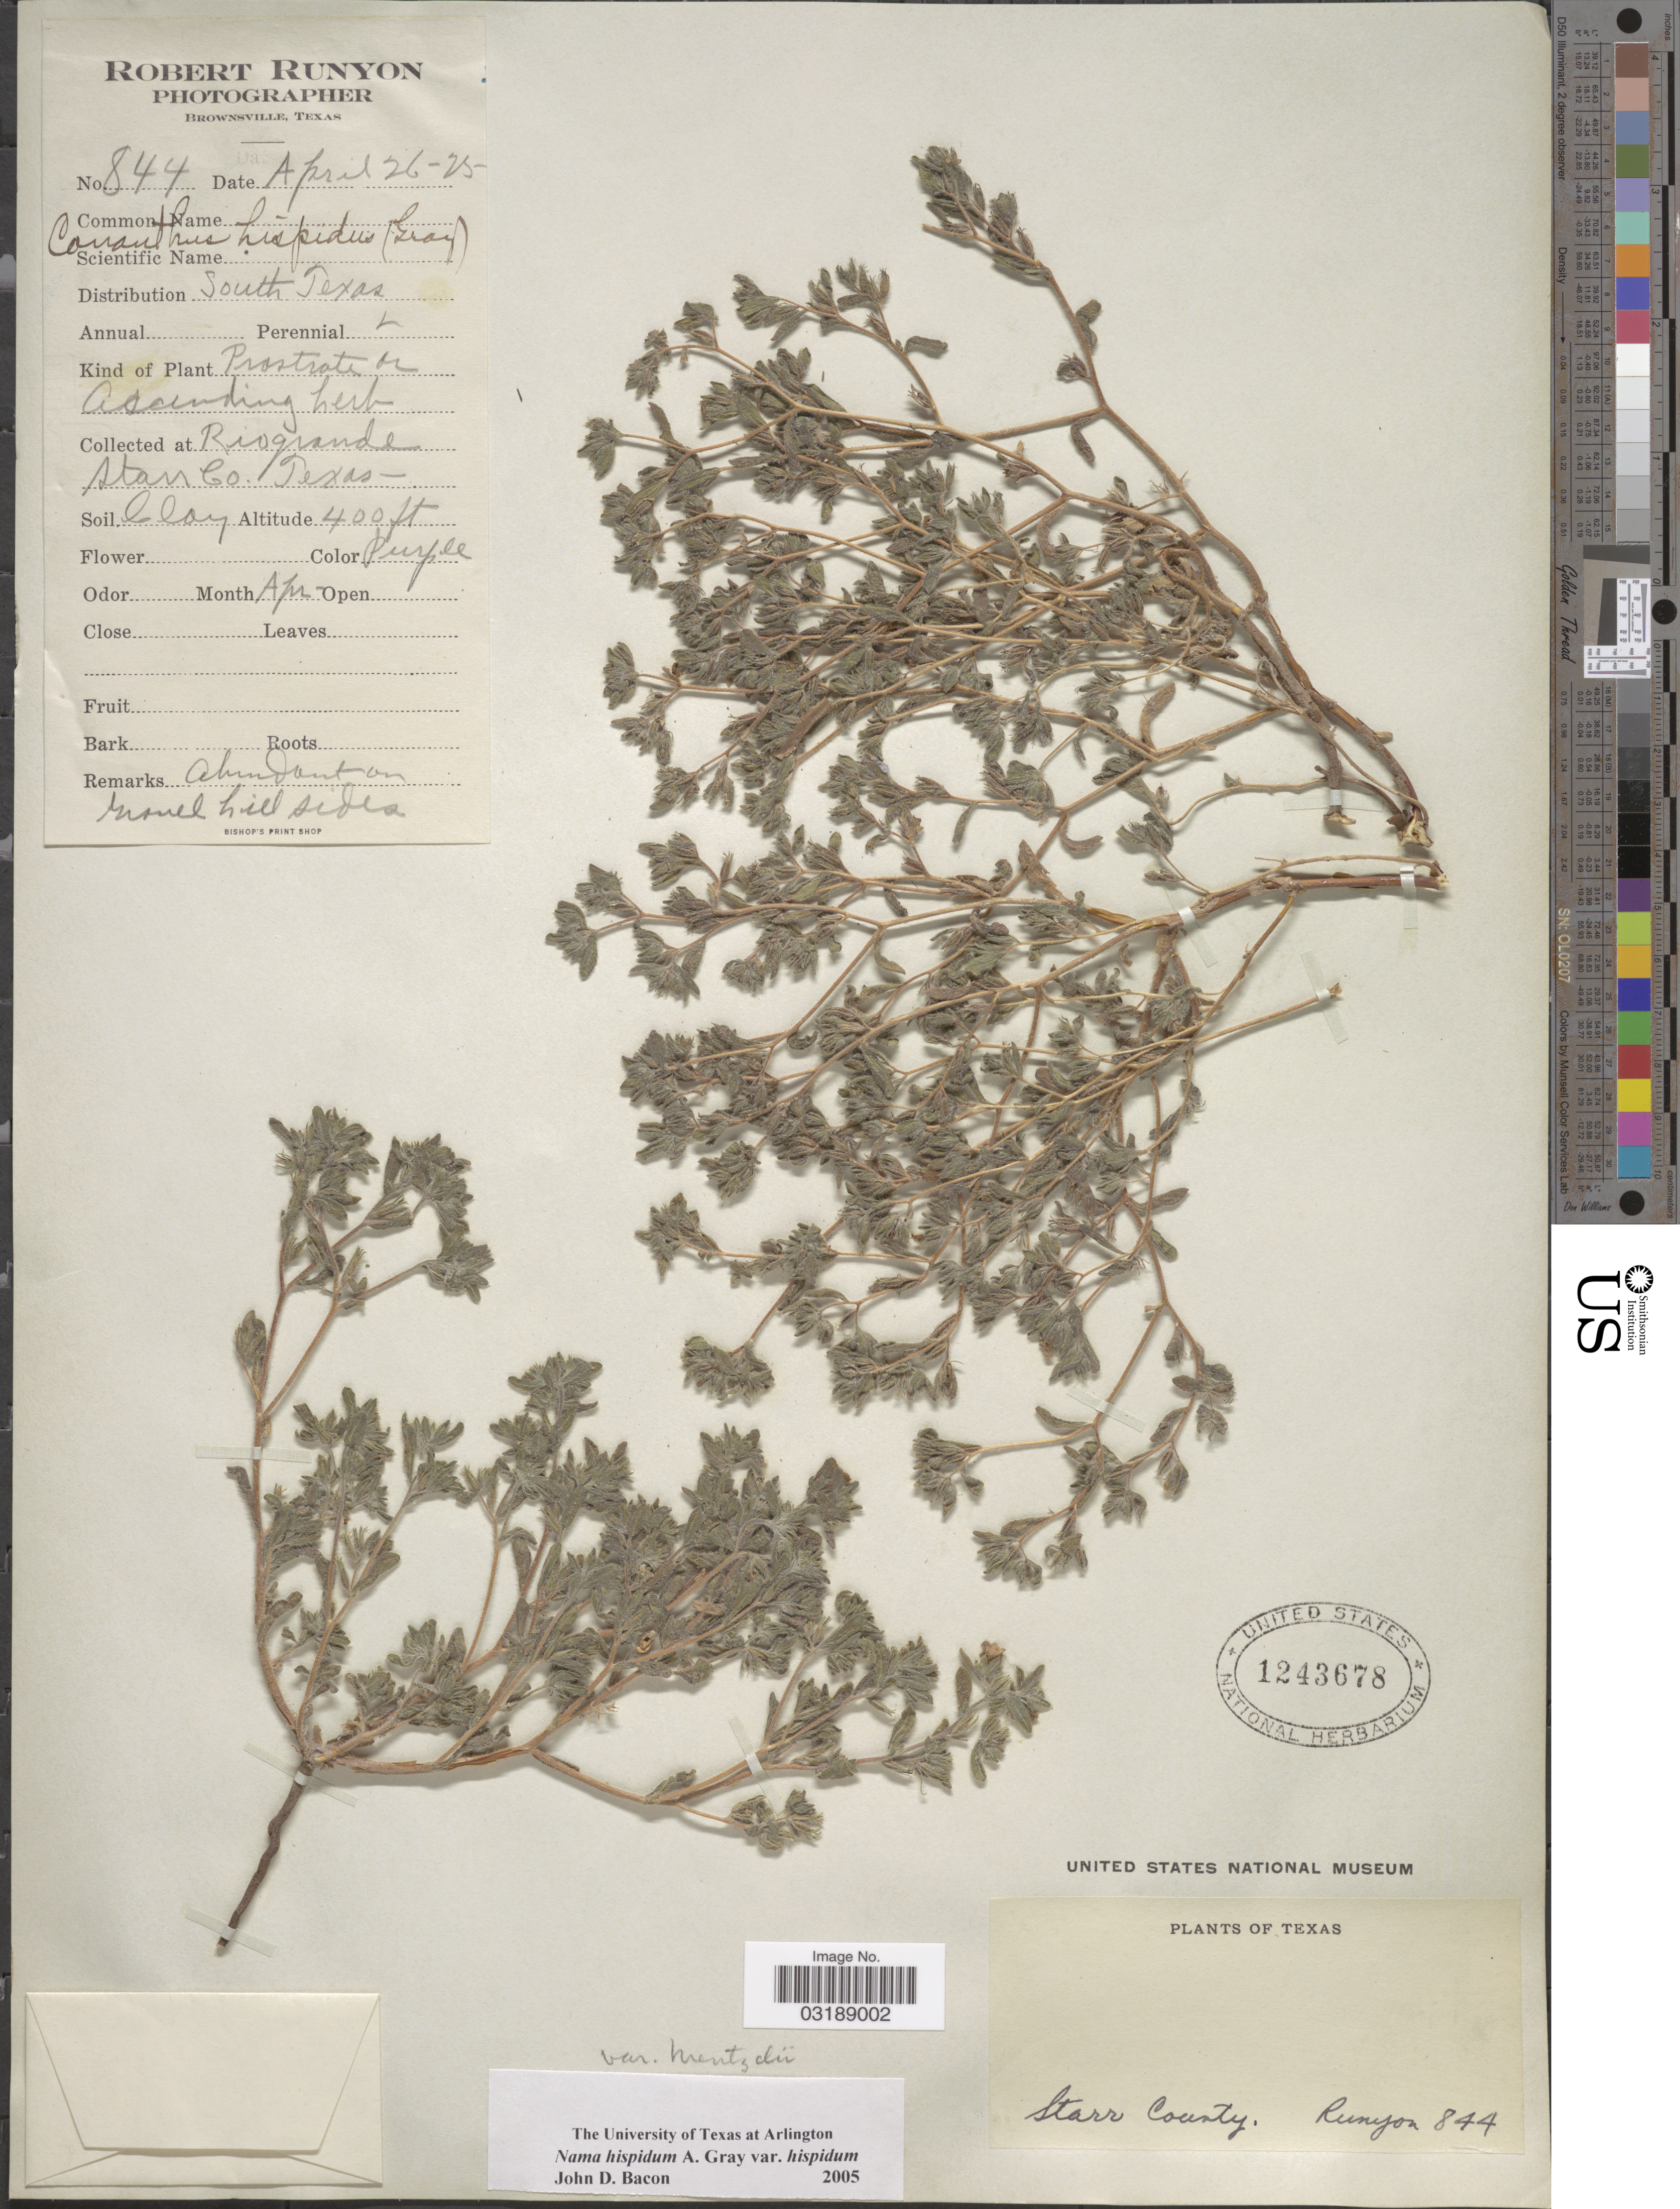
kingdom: Plantae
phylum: Tracheophyta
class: Magnoliopsida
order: Boraginales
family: Namaceae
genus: Nama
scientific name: Nama hispida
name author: A. Gray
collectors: R. Runyon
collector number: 844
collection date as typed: Transcribed d/m/y: 26/4/25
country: United States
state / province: Texas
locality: Rio Grande, Starr County.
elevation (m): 122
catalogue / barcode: US 1243678